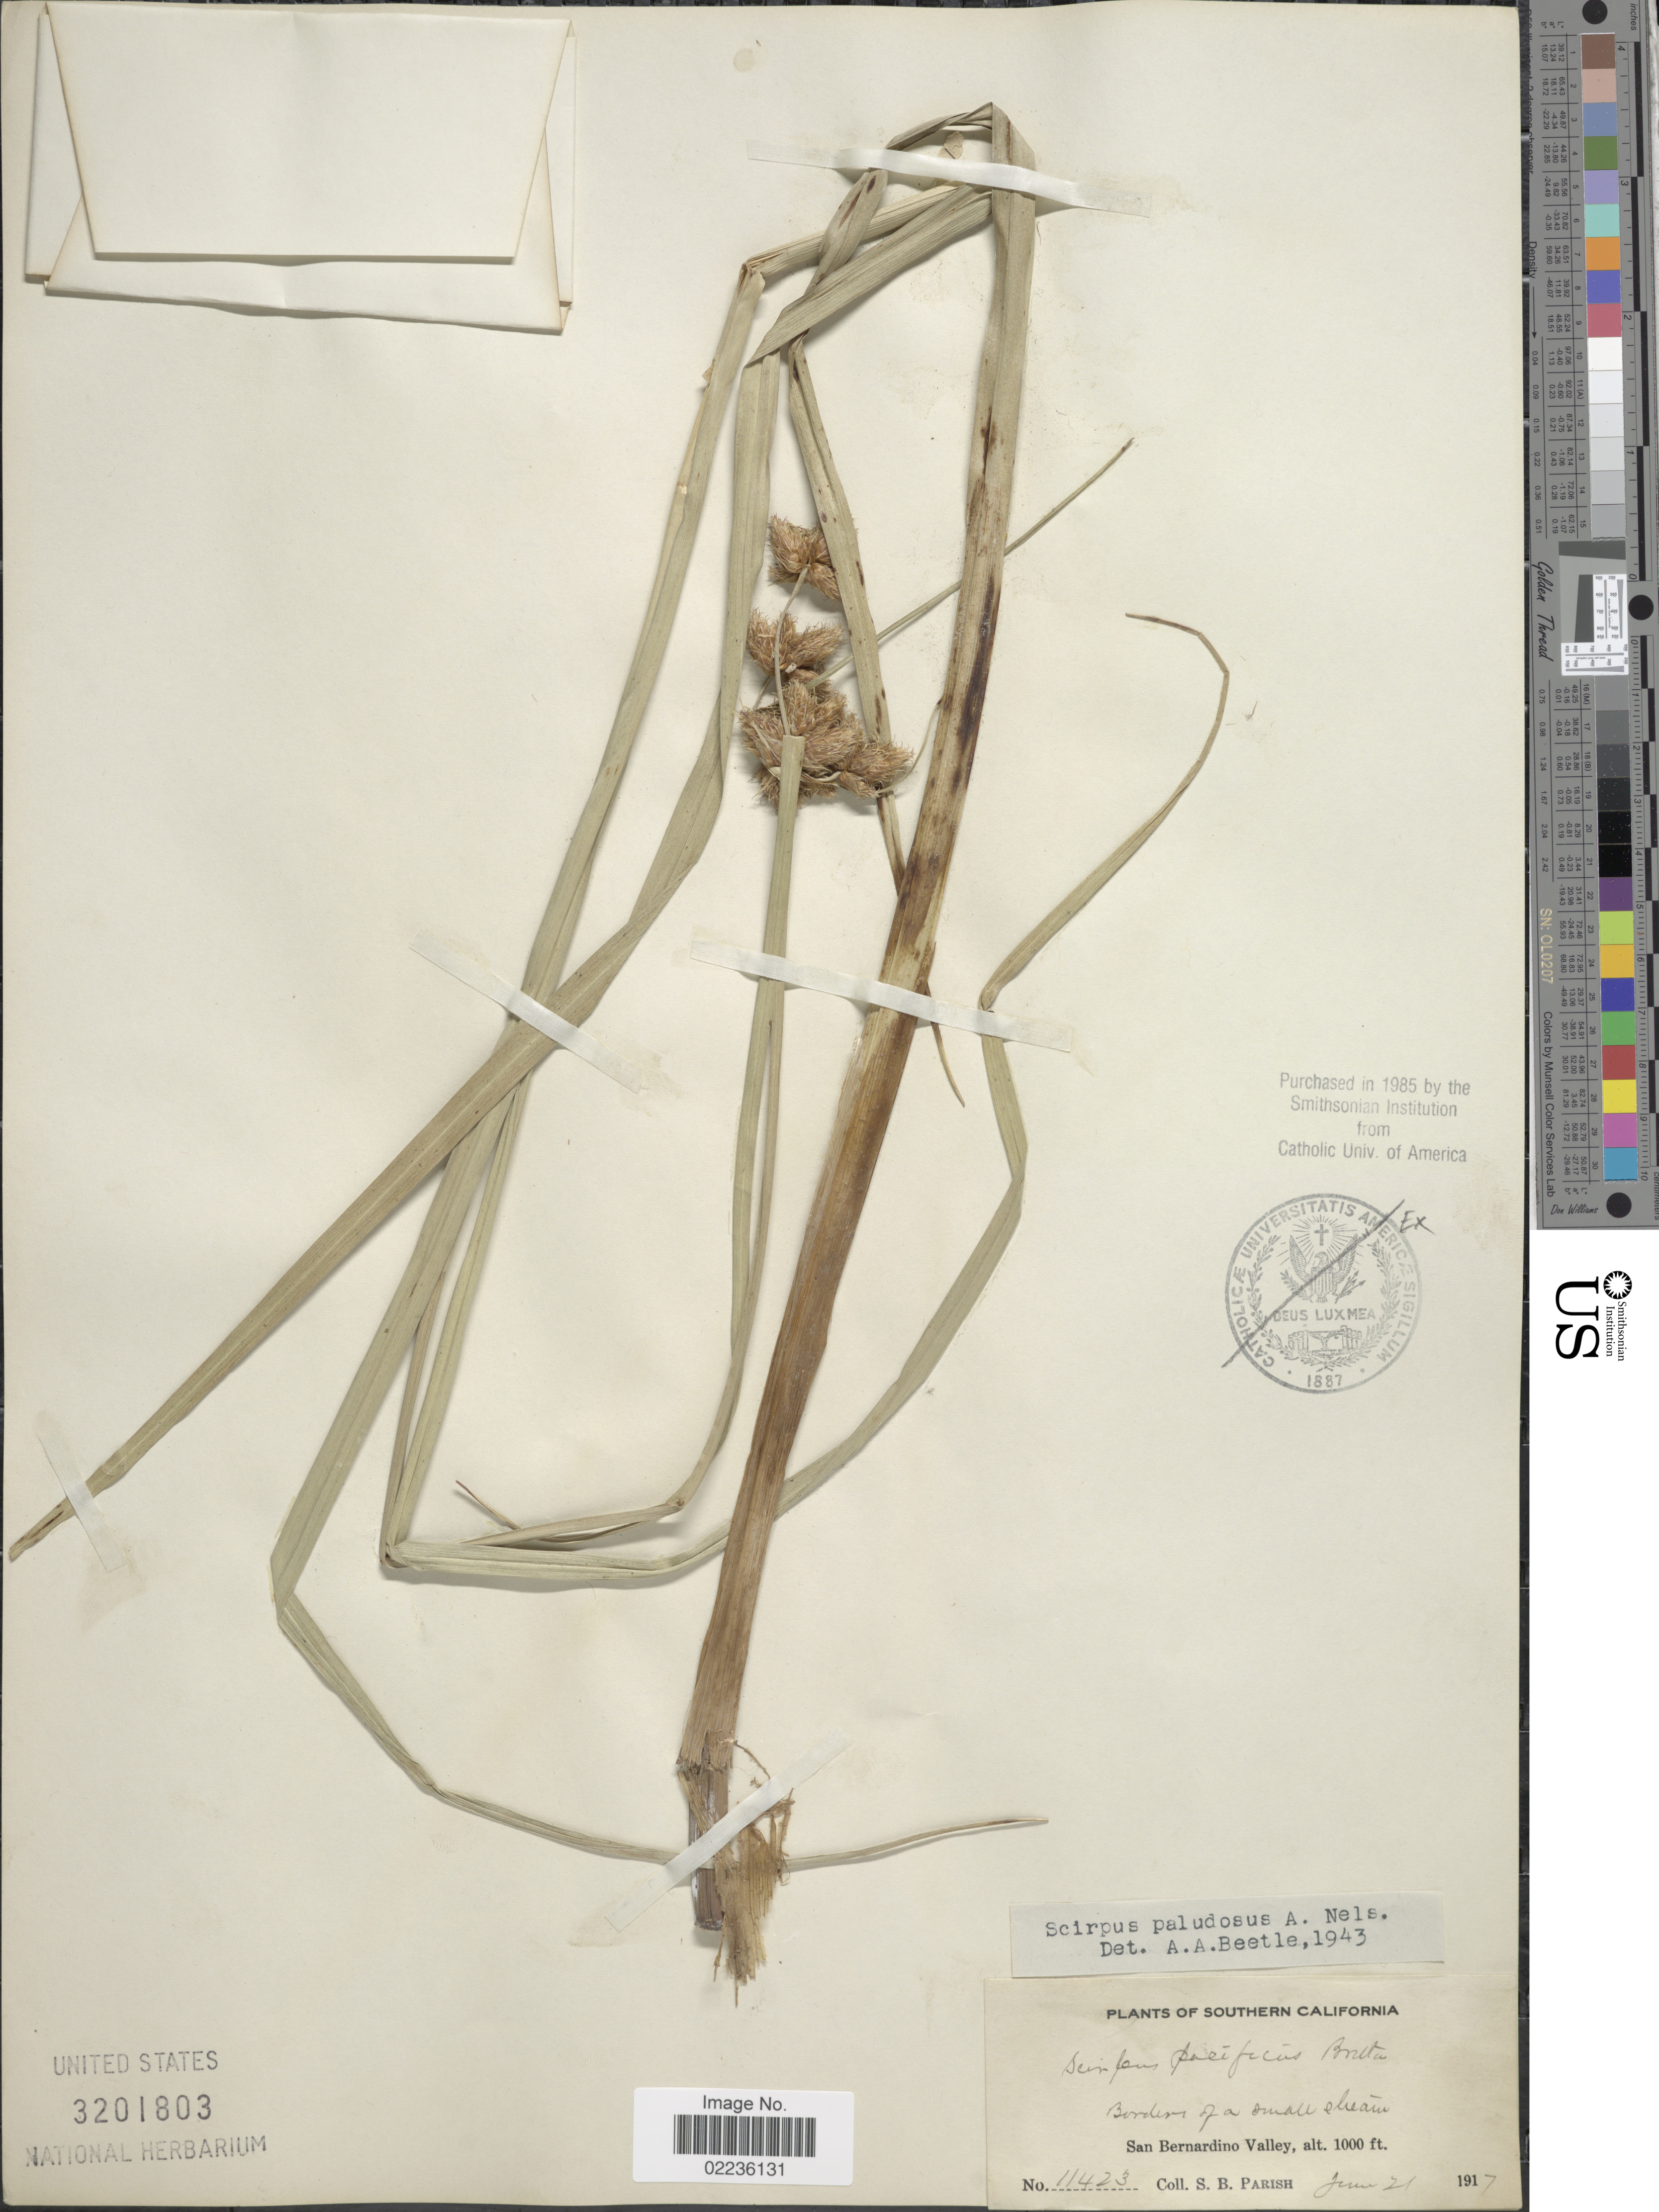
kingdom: Plantae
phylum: Tracheophyta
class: Liliopsida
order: Poales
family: Cyperaceae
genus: Bolboschoenus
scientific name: Bolboschoenus maritimus subsp. paludosus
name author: (A. Nelson) T. Koyama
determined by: Strong, M. T., (US), Smithsonian Institution - National Museum of Natural History (UNITED STATES)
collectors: S. B. Parish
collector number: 11423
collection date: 1917-06-21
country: United States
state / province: California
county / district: San Bernardino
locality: Southern California. Borders of a small stream. San Bernardino Valley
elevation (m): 305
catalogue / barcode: US 3201803